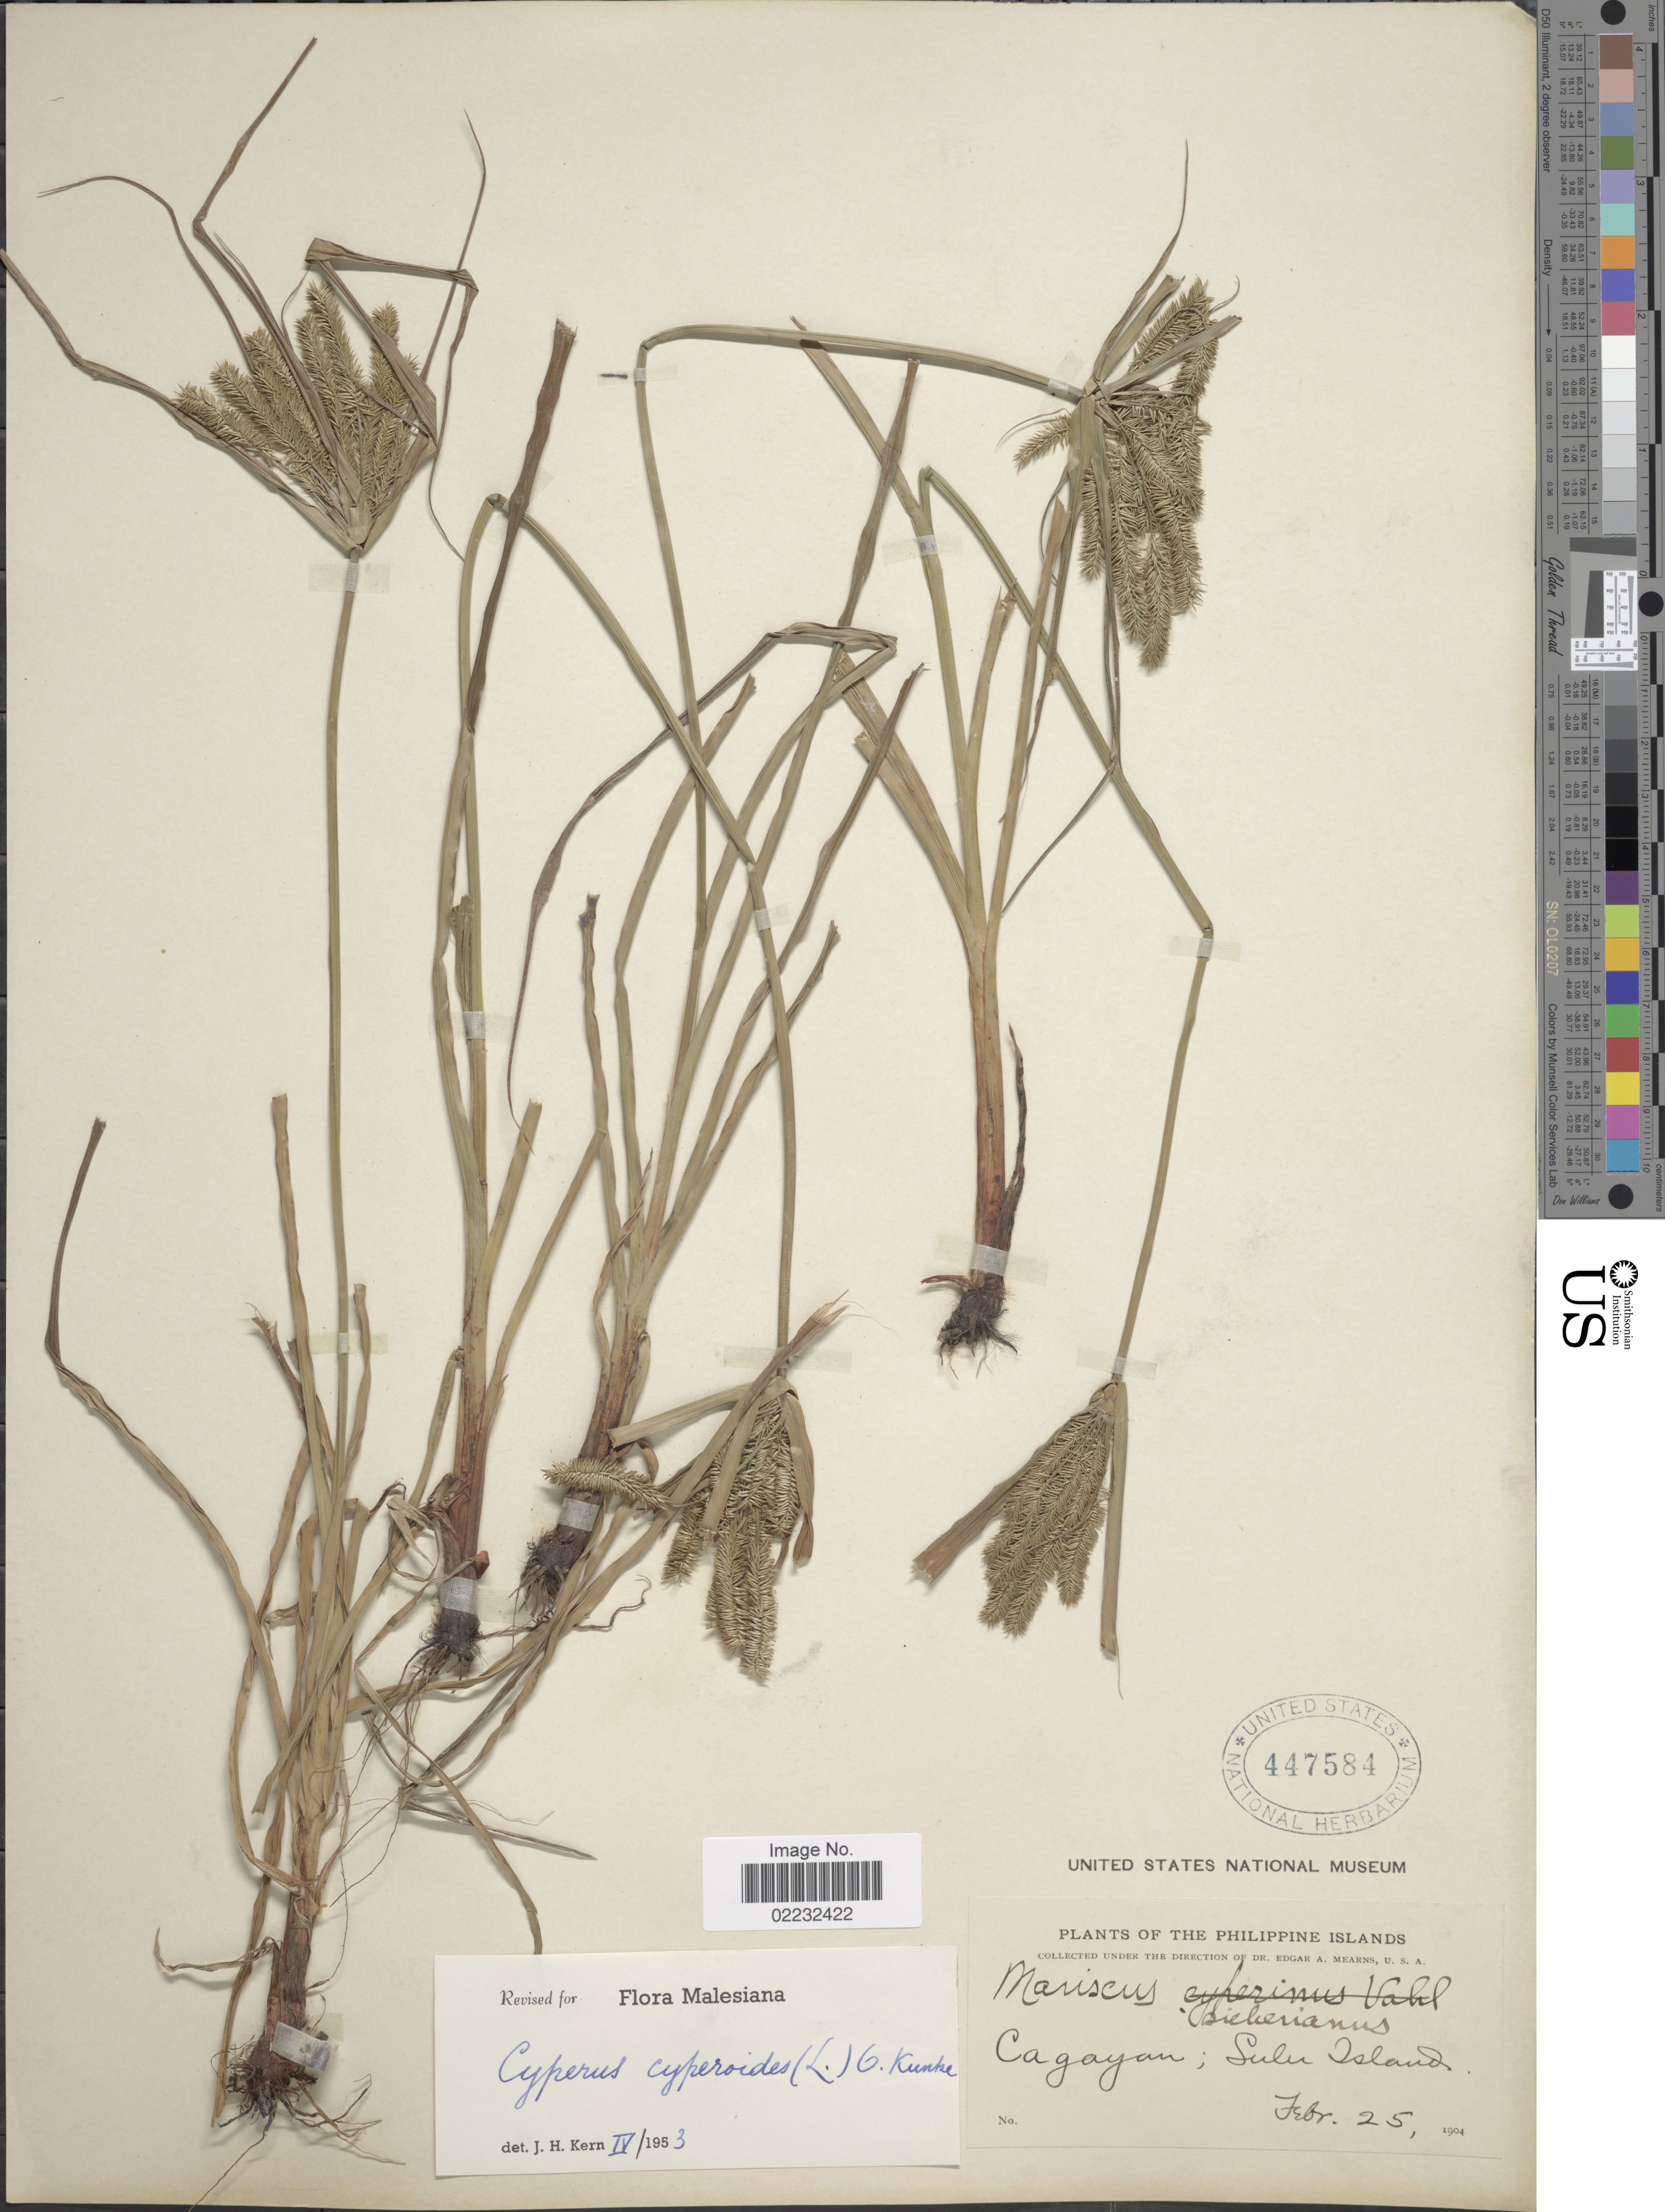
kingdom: Plantae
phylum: Tracheophyta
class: Liliopsida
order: Poales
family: Cyperaceae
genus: Cyperus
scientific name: Cyperus cyperoides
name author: (L.) Kuntze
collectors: E. A. Mearns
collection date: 1904-02-25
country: Philippines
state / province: Cagayan Valley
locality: Cagayan; Sulu Island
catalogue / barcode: US 447584